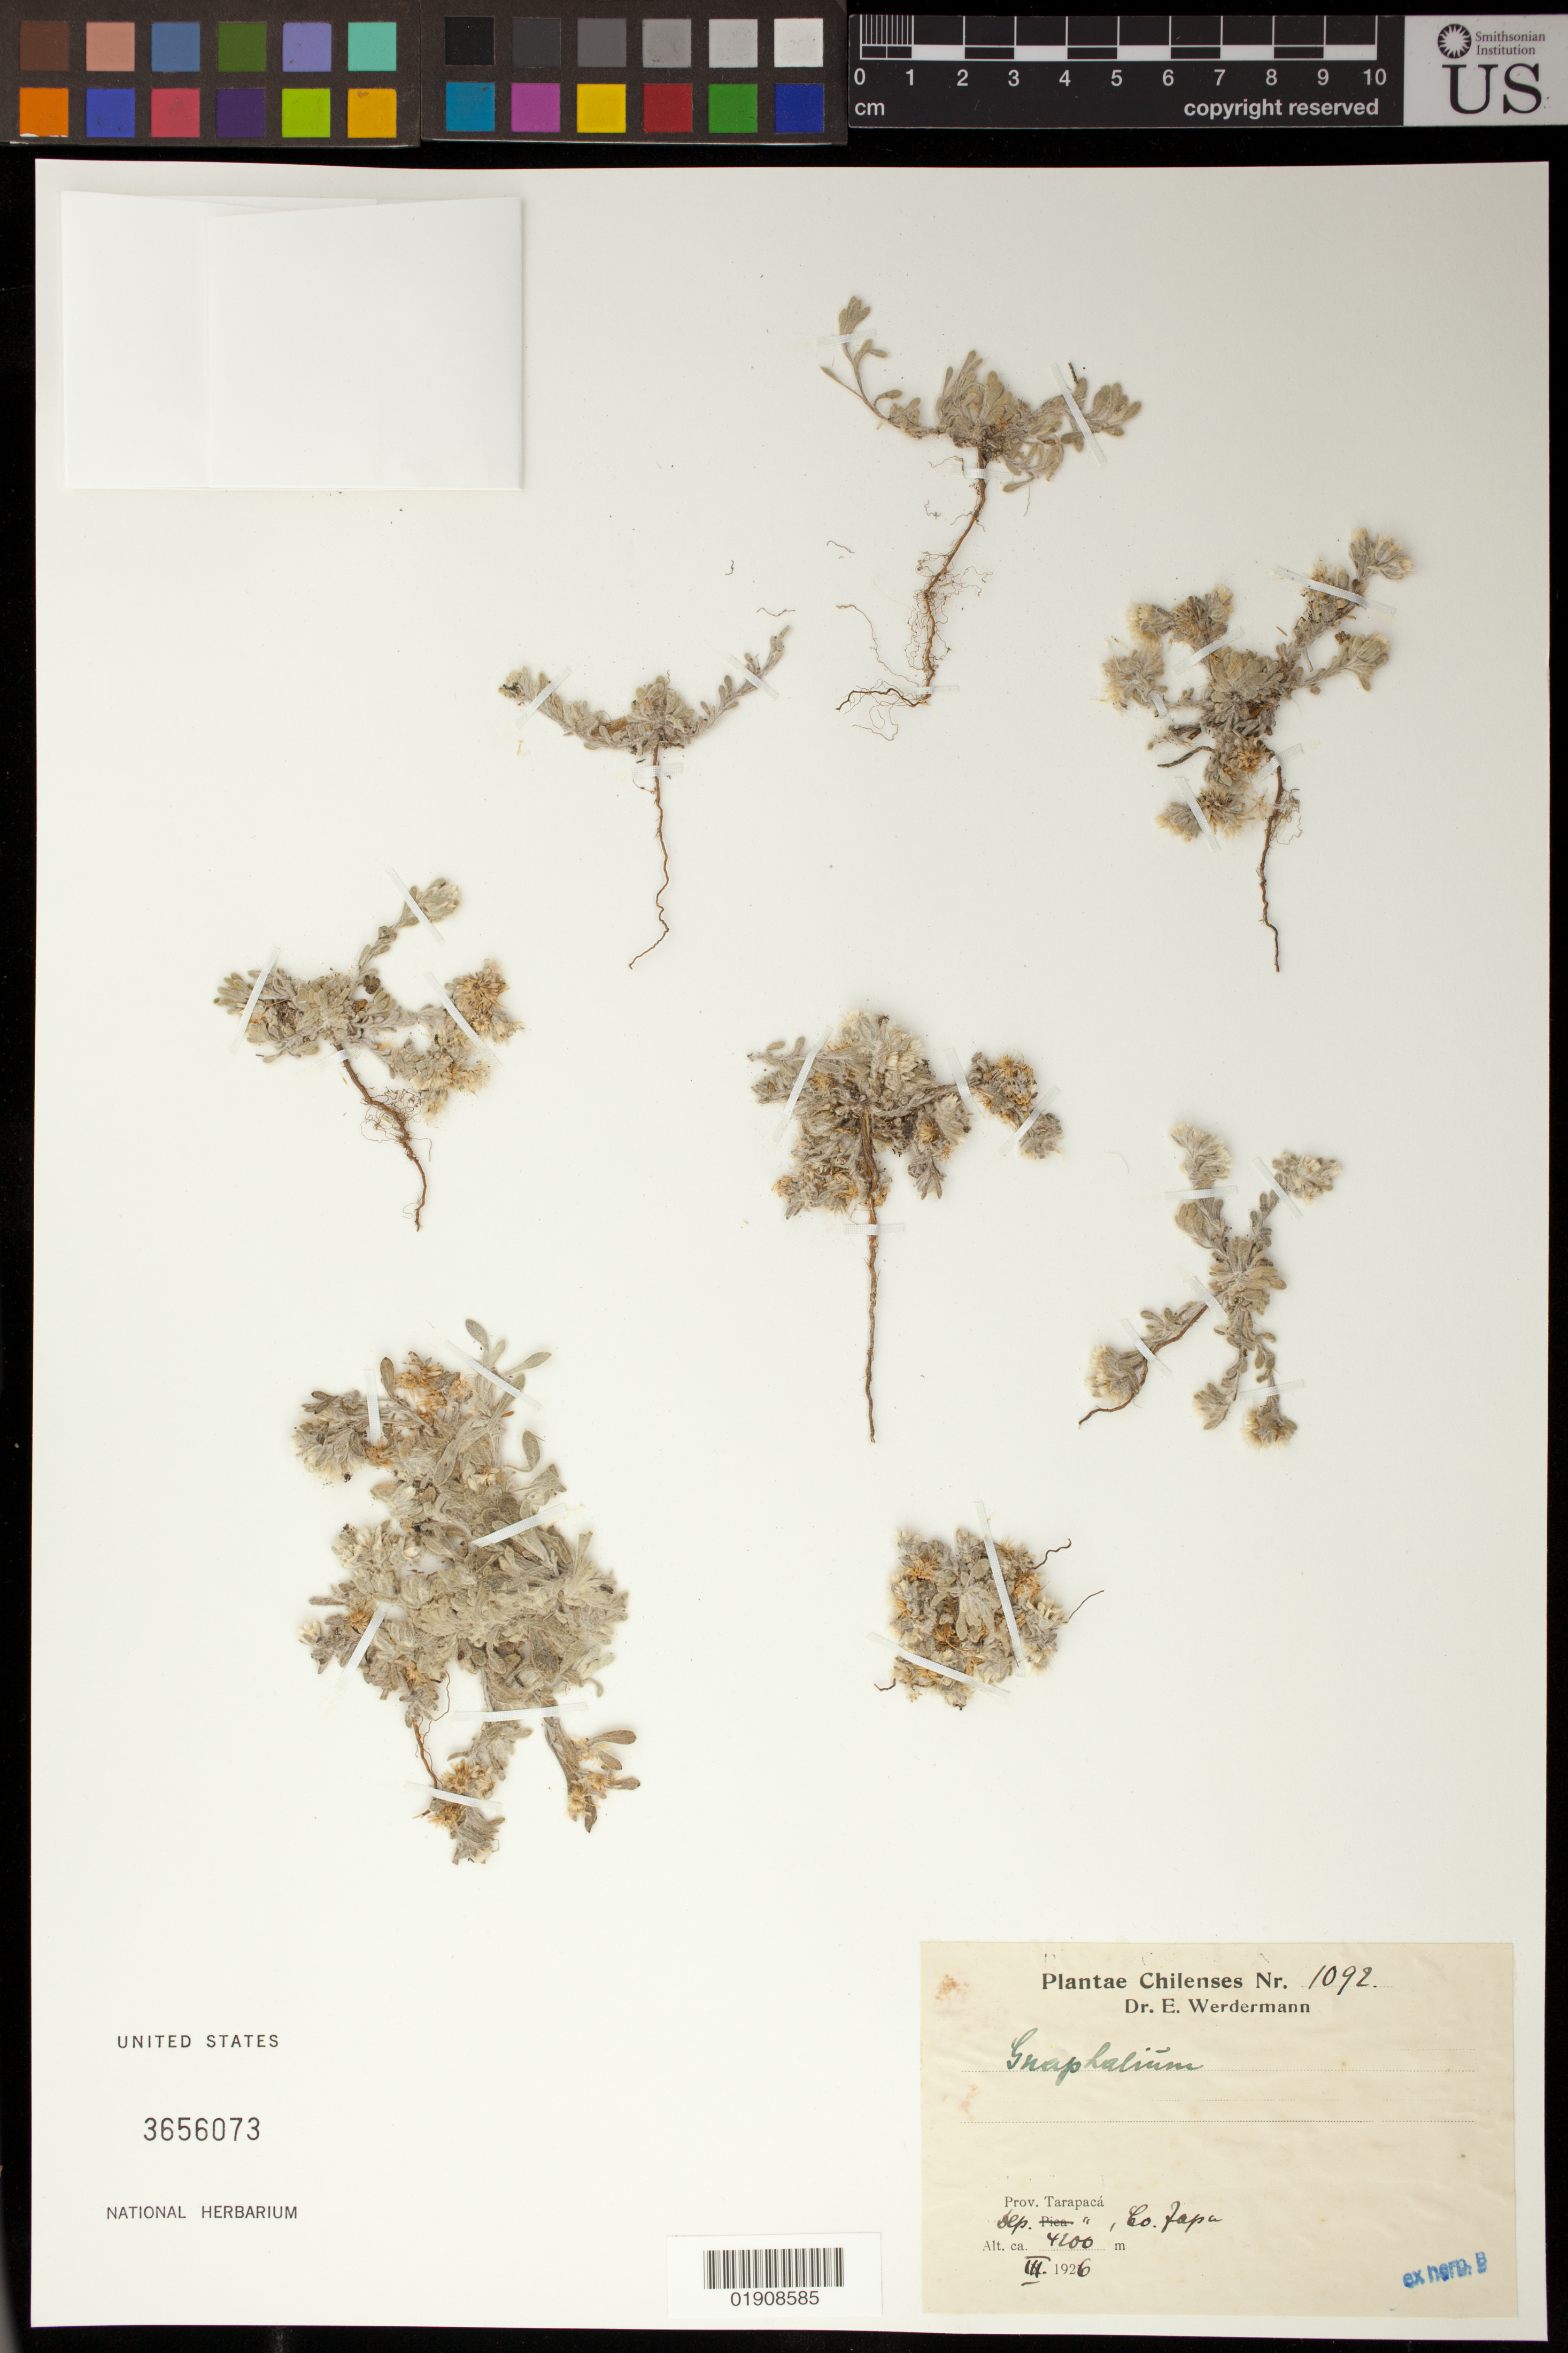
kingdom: Plantae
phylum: Tracheophyta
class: Magnoliopsida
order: Asterales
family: Asteraceae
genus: Gnaphalium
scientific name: Gnaphalium sp.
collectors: E. Werdermann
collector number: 1092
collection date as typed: March 1926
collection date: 1926-03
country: Chile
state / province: Tarapacá (I)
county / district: Tarapacá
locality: Co. Fapa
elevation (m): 4200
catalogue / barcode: US 3656073